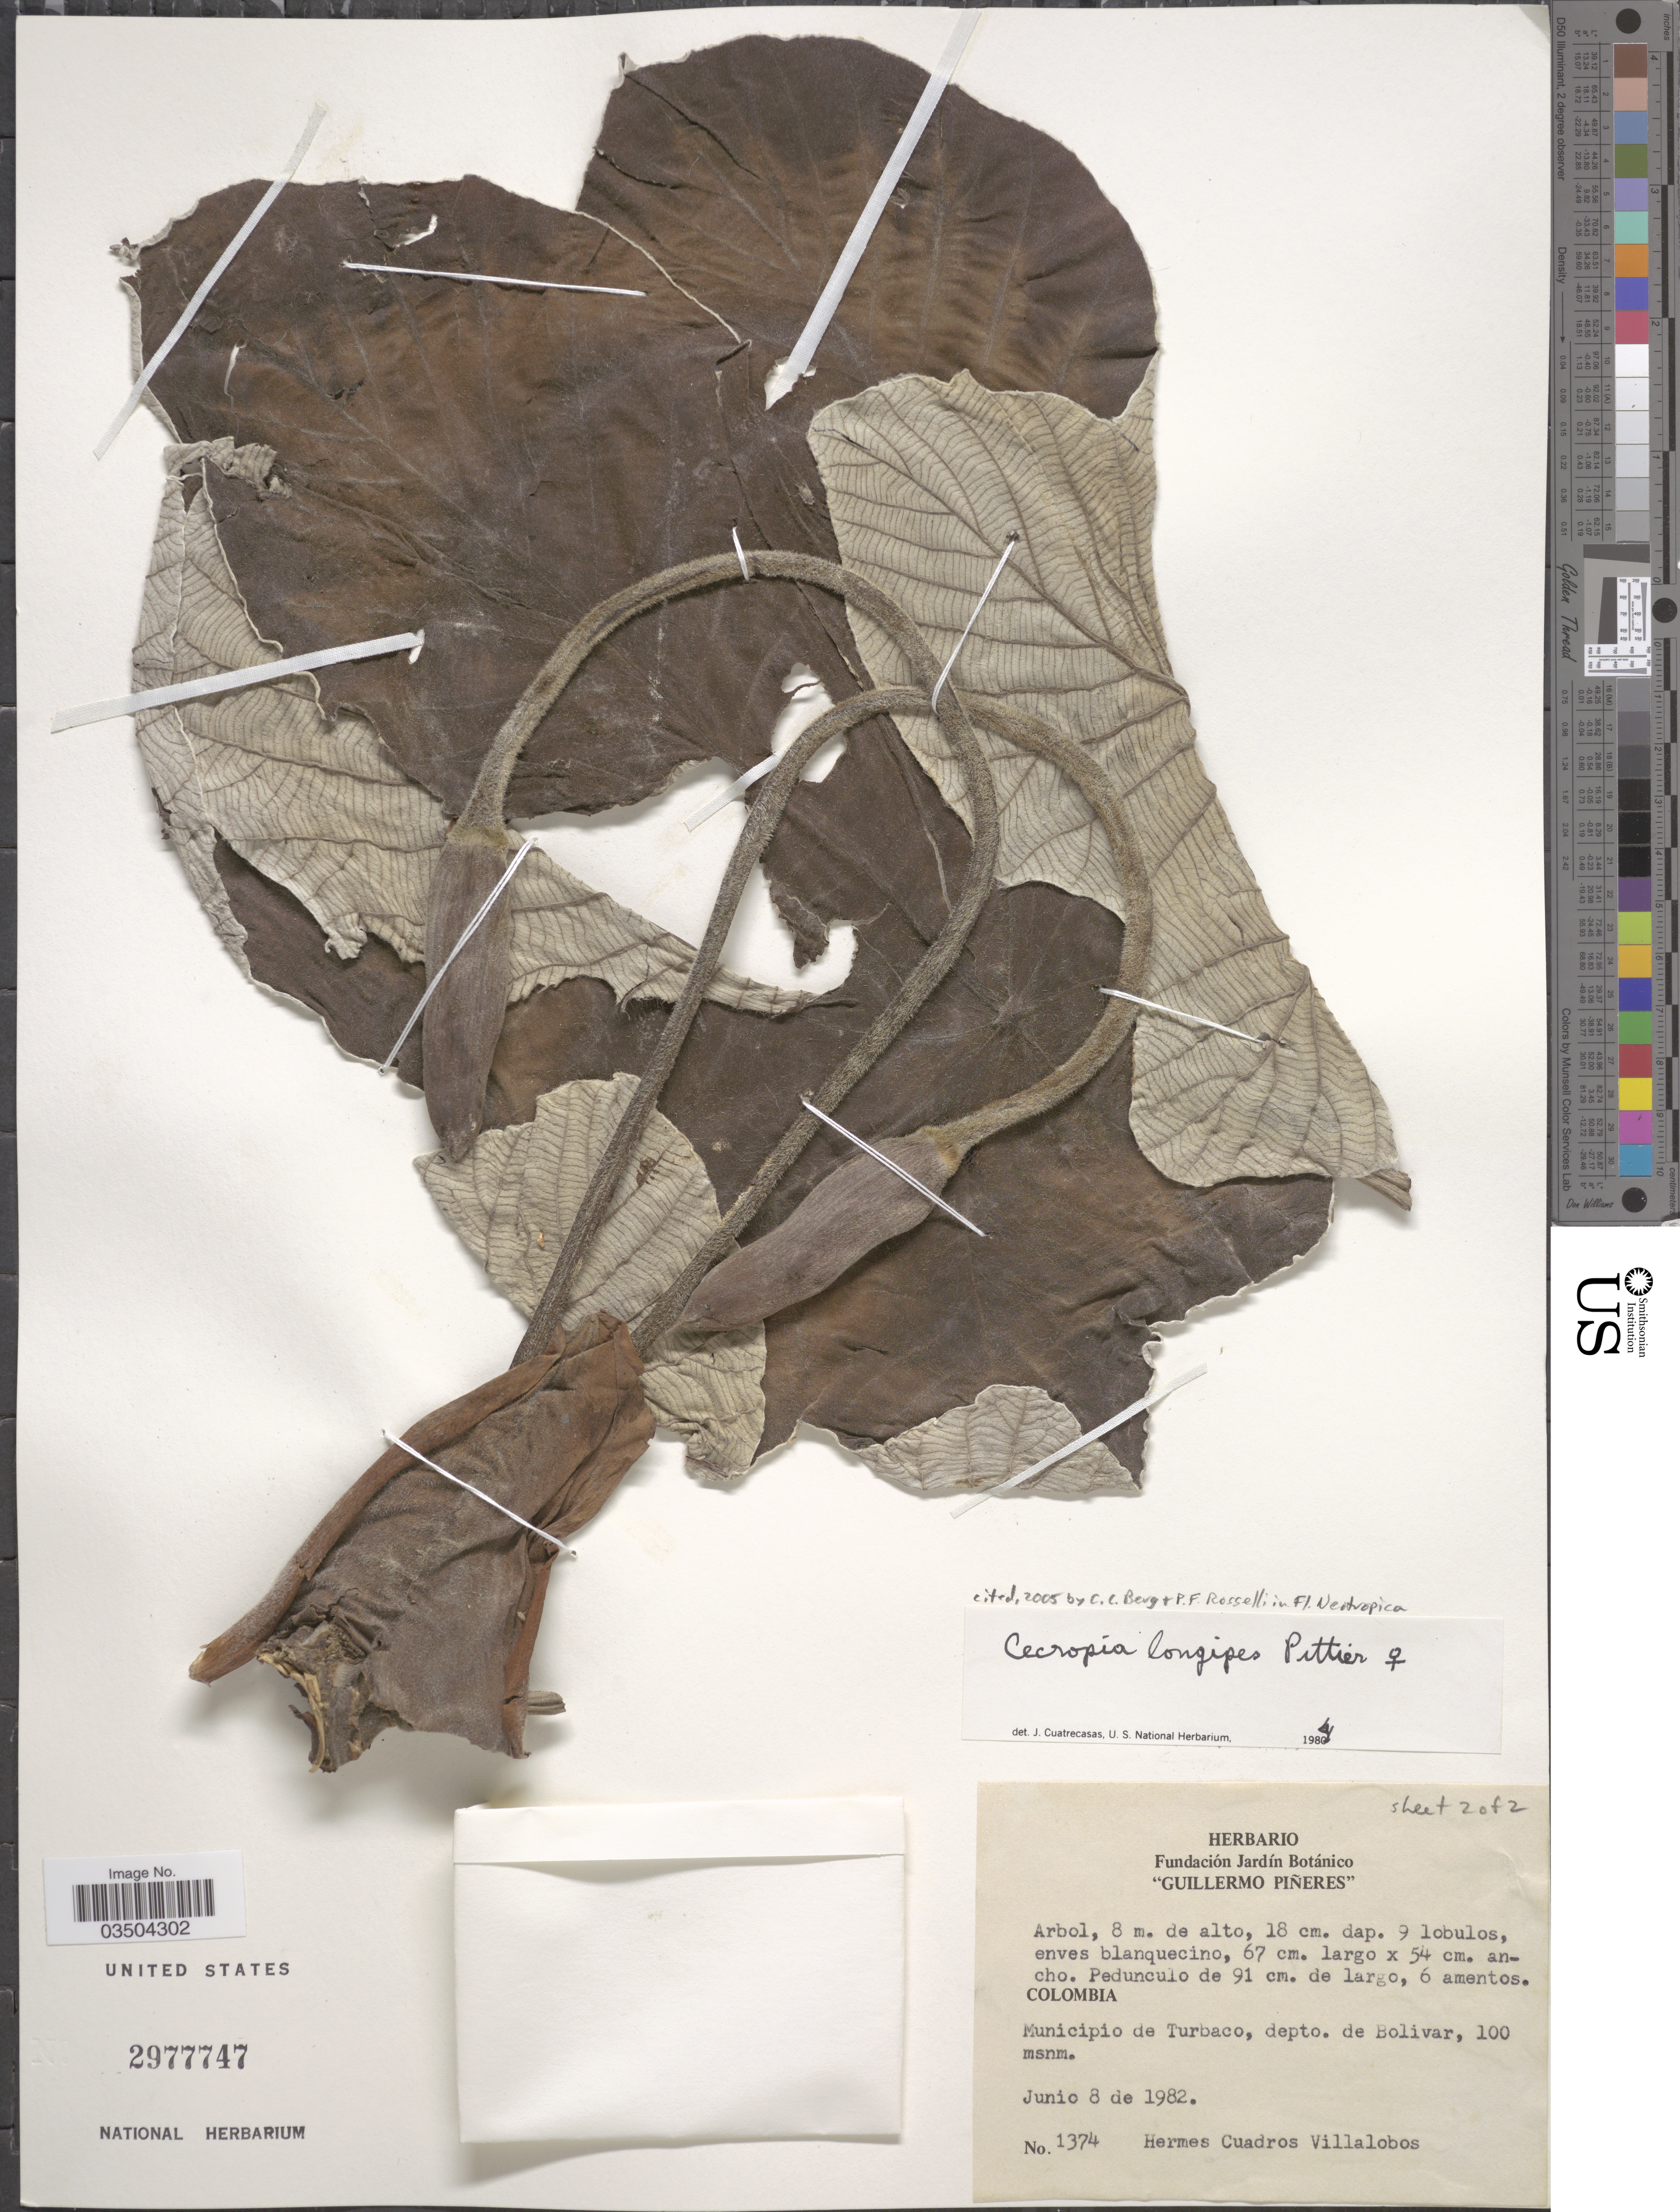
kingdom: Plantae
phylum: Tracheophyta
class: Magnoliopsida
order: Rosales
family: Urticaceae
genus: Cecropia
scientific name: Cecropia longipes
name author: Pittier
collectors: H. Villalobos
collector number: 1374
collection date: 1982-06-08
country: Colombia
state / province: Bolívar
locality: Municipio de Turbaco, depto. de Bolivar.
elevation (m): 100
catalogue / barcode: US 2977747